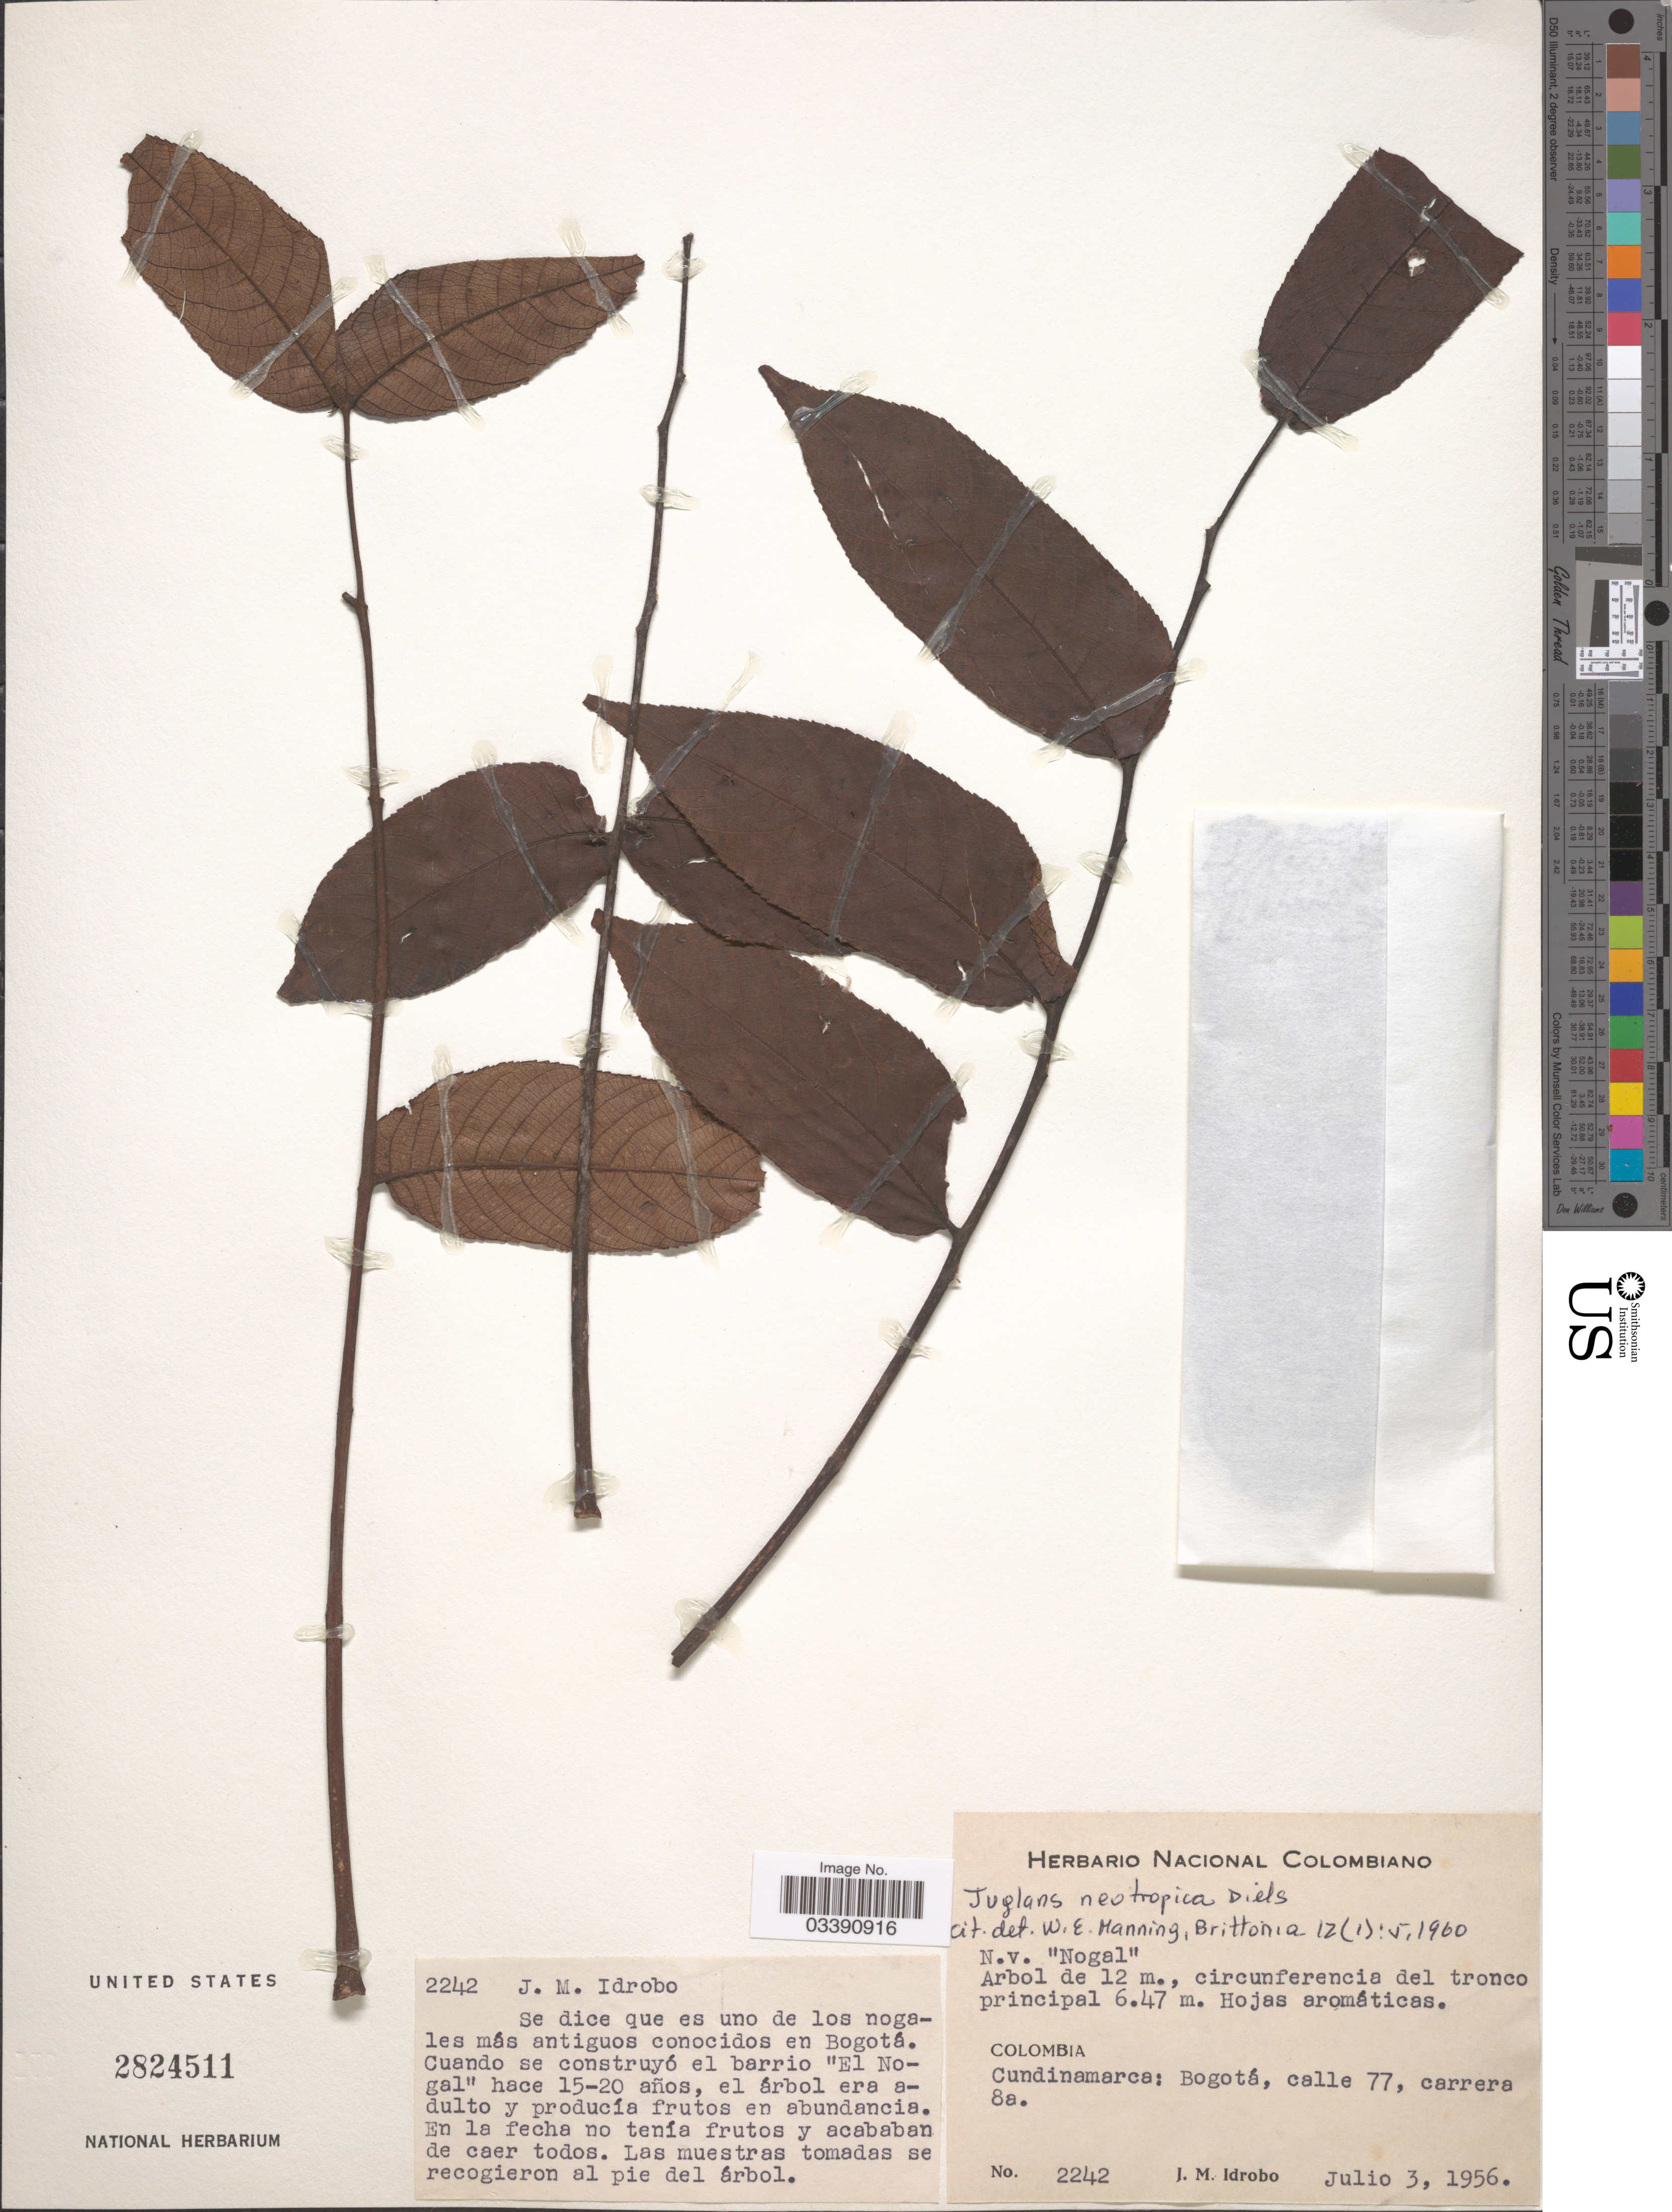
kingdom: Plantae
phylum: Tracheophyta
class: Magnoliopsida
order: Fagales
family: Juglandaceae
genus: Juglans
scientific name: Juglans neotropica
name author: Diels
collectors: J. M. Idrobo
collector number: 2242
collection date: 1956-07-03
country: Colombia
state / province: Cundinamarca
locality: Bogotá, calle 77, carrera 8a.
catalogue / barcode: US 2824511